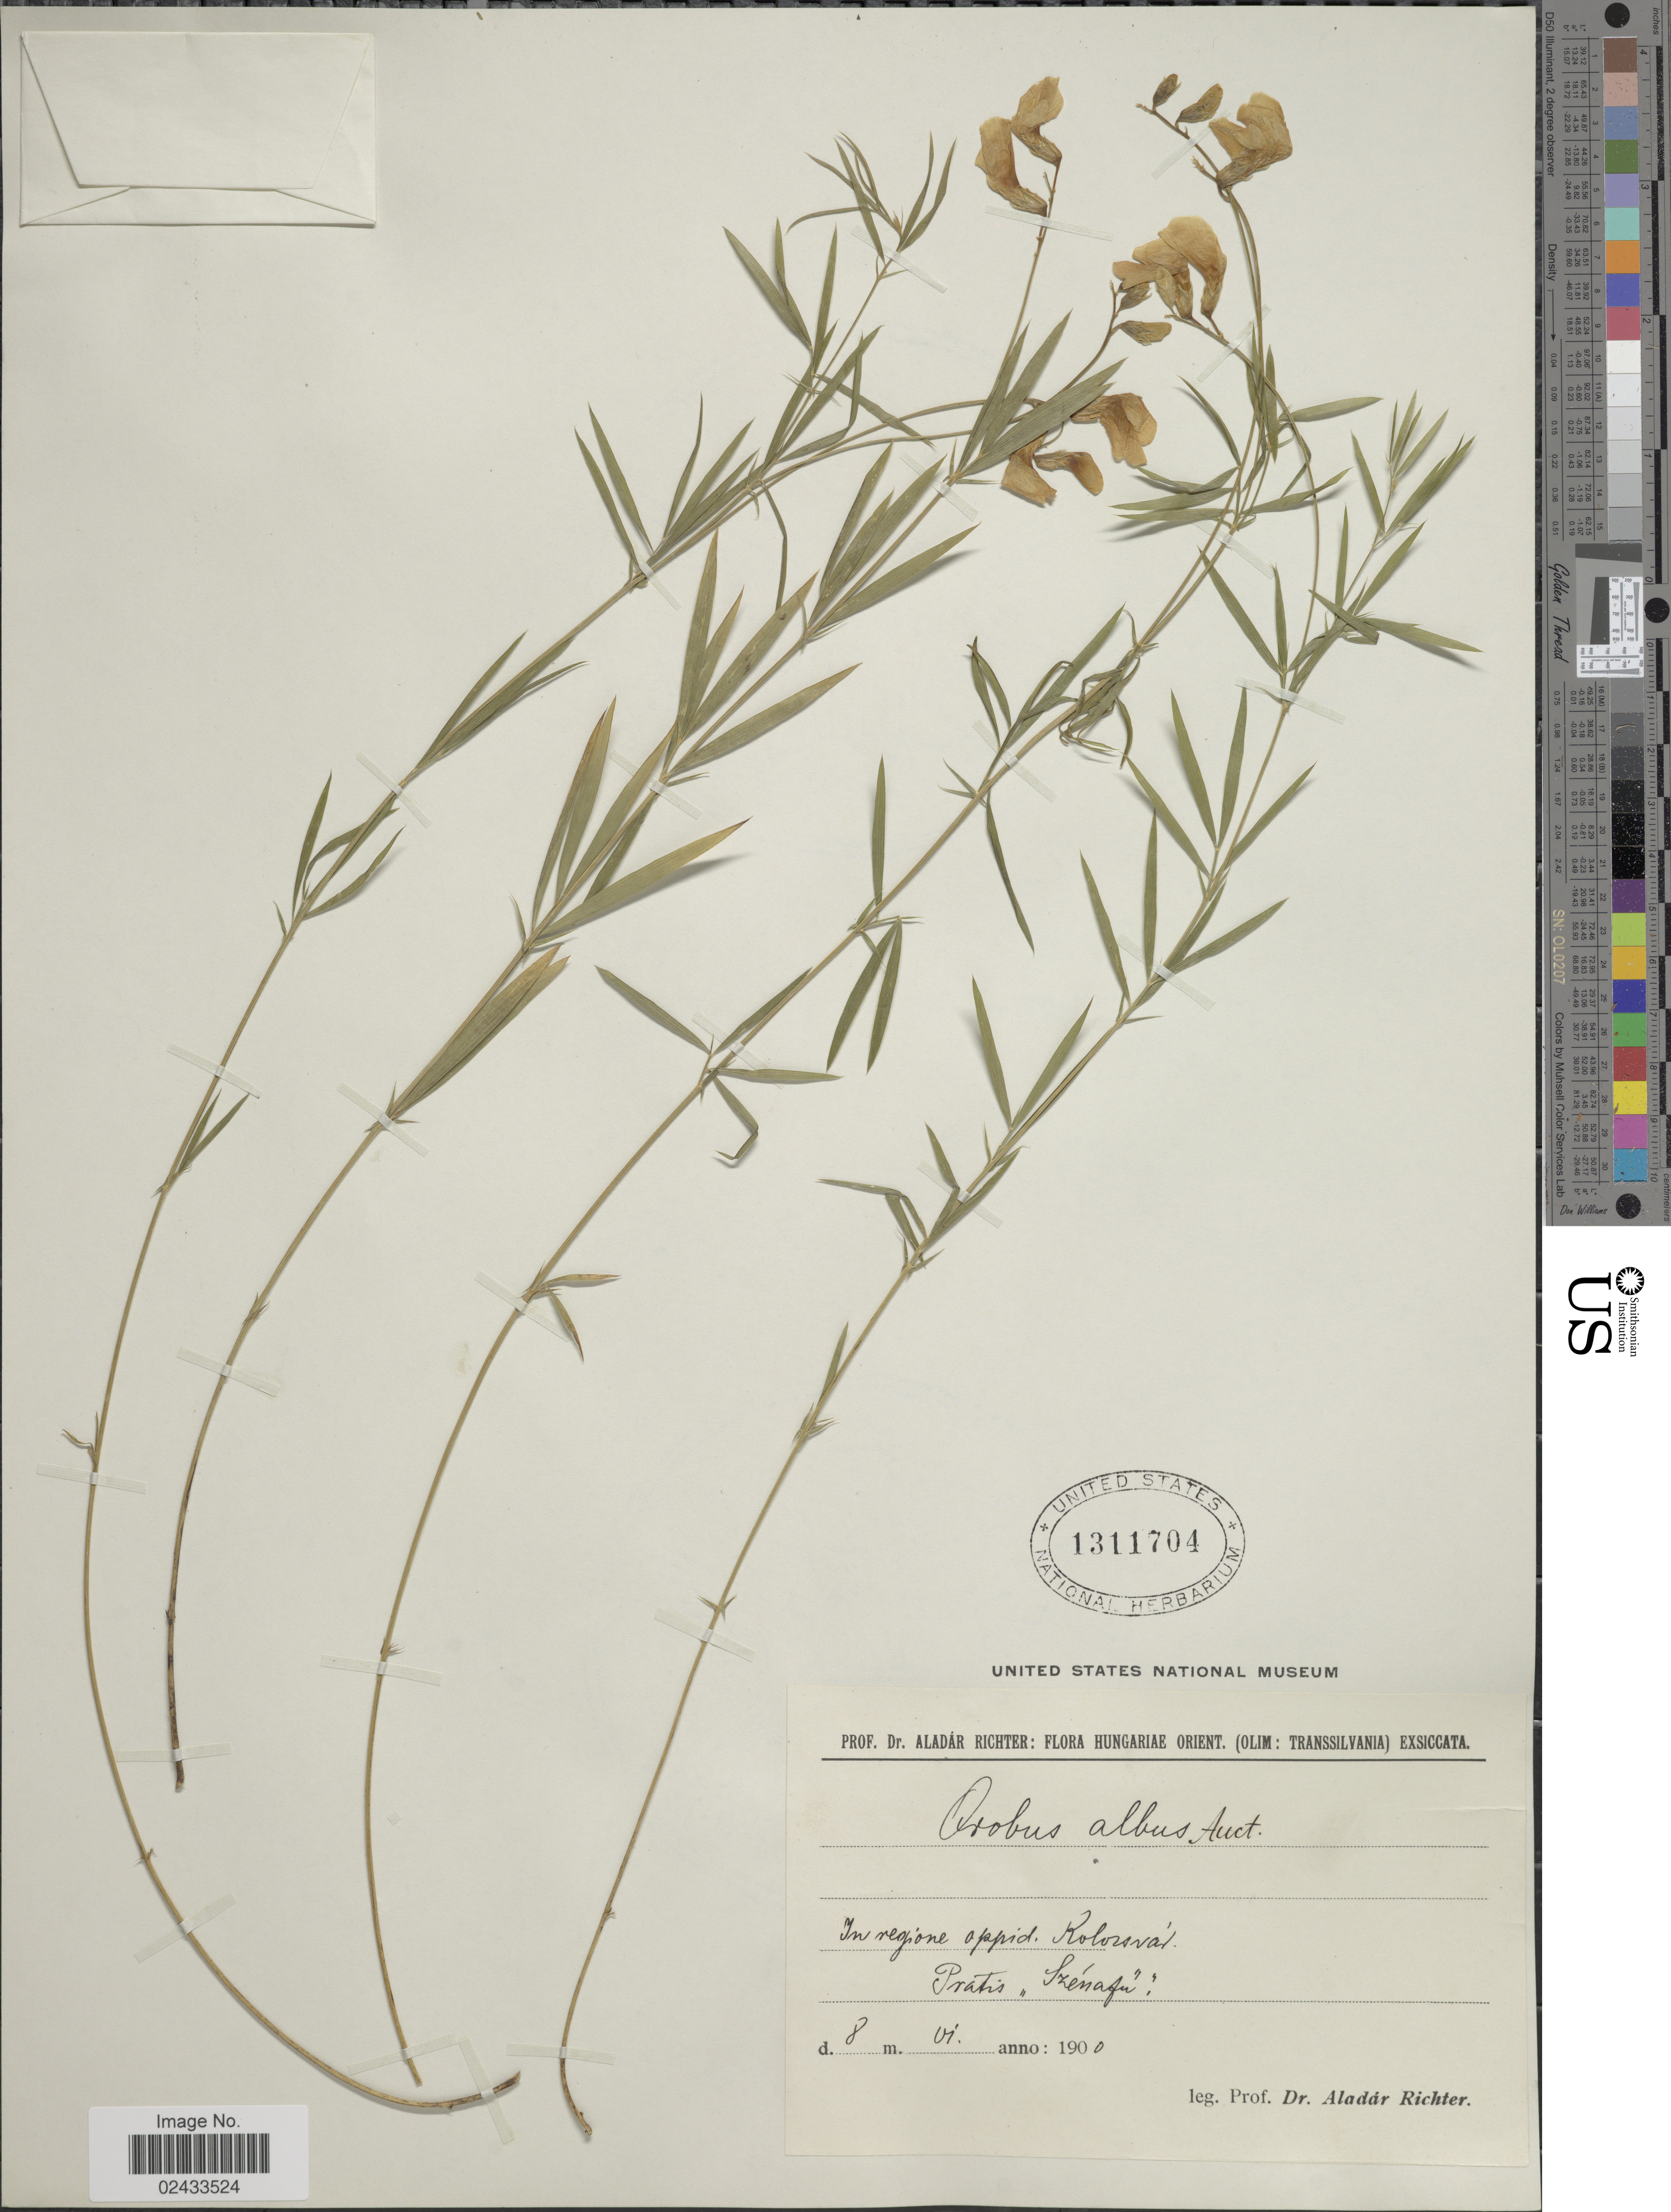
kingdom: Plantae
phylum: Tracheophyta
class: Magnoliopsida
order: Fabales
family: Fabaceae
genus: Lathyrus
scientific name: Lathyrus pannonicus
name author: (Jacq.) Garcke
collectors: A. Richter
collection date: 1900-01-08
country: Romania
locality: Hungariae Orient (Olim: Transsilvania). In regione oppid Kolozsvar Pratis Szenafu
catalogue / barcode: US 1311704